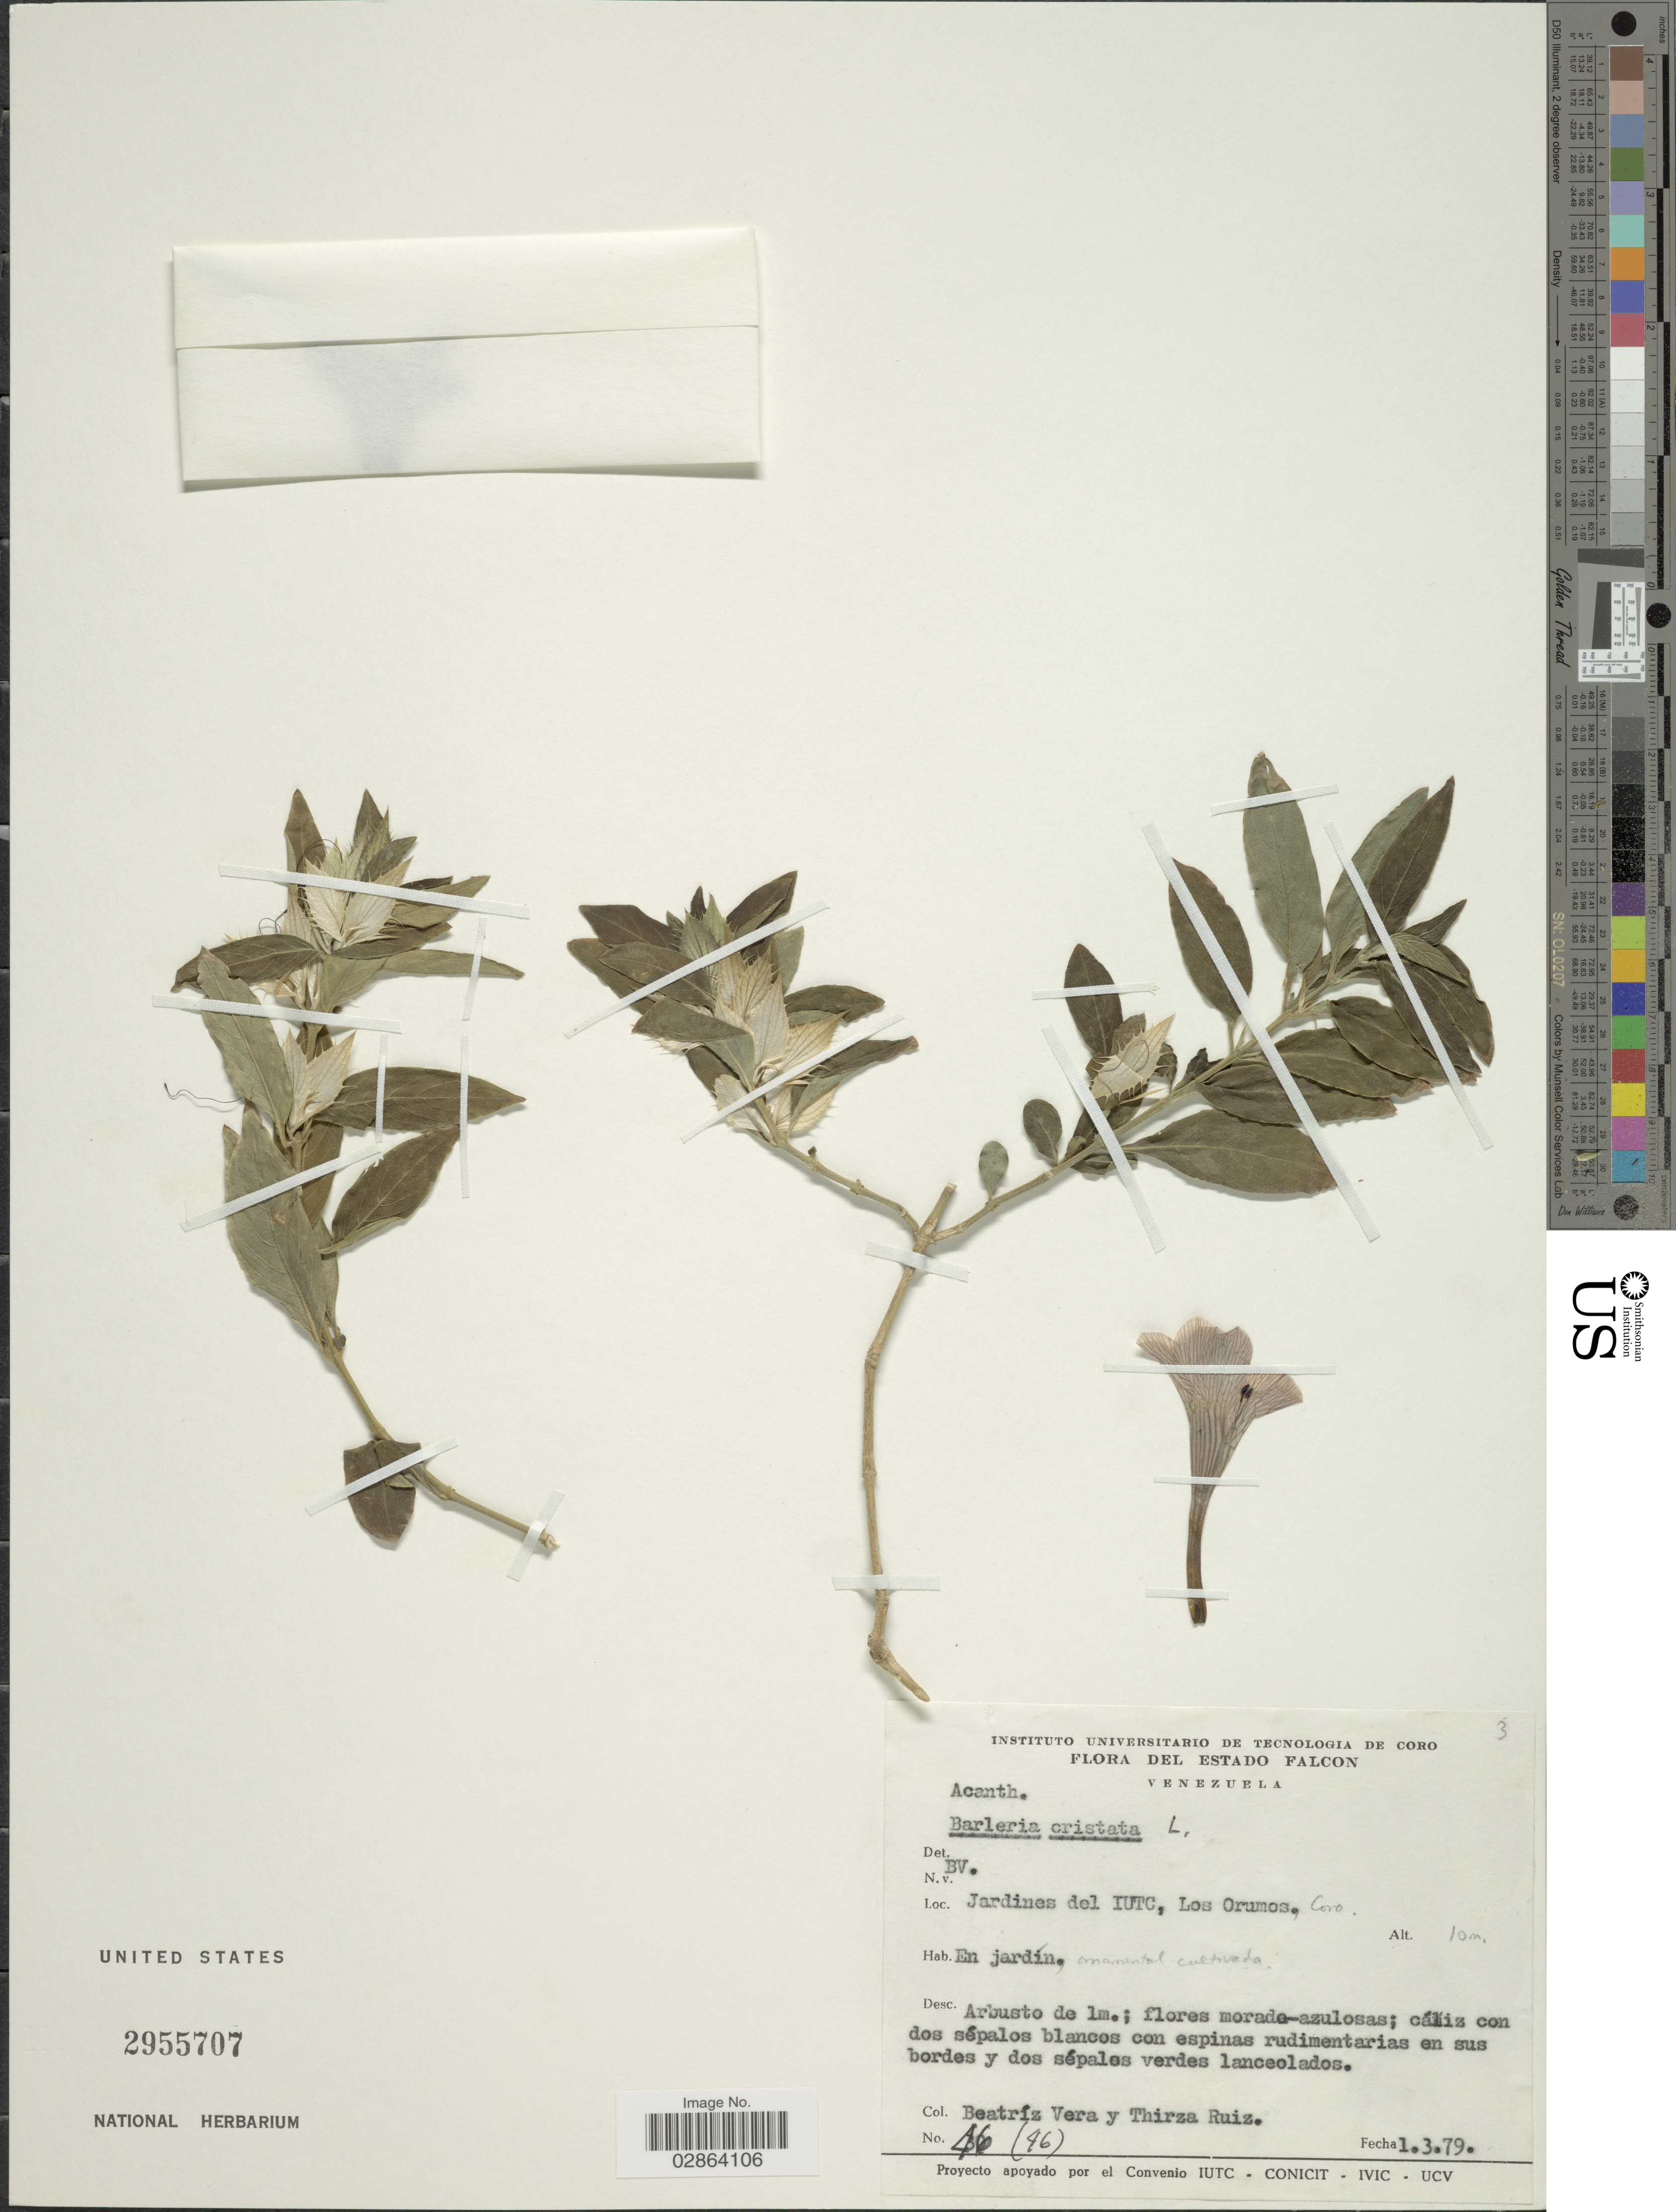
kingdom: Plantae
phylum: Tracheophyta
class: Magnoliopsida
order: Lamiales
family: Acanthaceae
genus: Barleria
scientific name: Barleria cristata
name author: L.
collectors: B. Vera & T. Ruíz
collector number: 46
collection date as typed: Transcribed d/m/y: 1/3/79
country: Venezuela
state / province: Falcón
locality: Jardines del IUTC, Los Orumos, Coro.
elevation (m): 10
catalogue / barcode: US 2955707